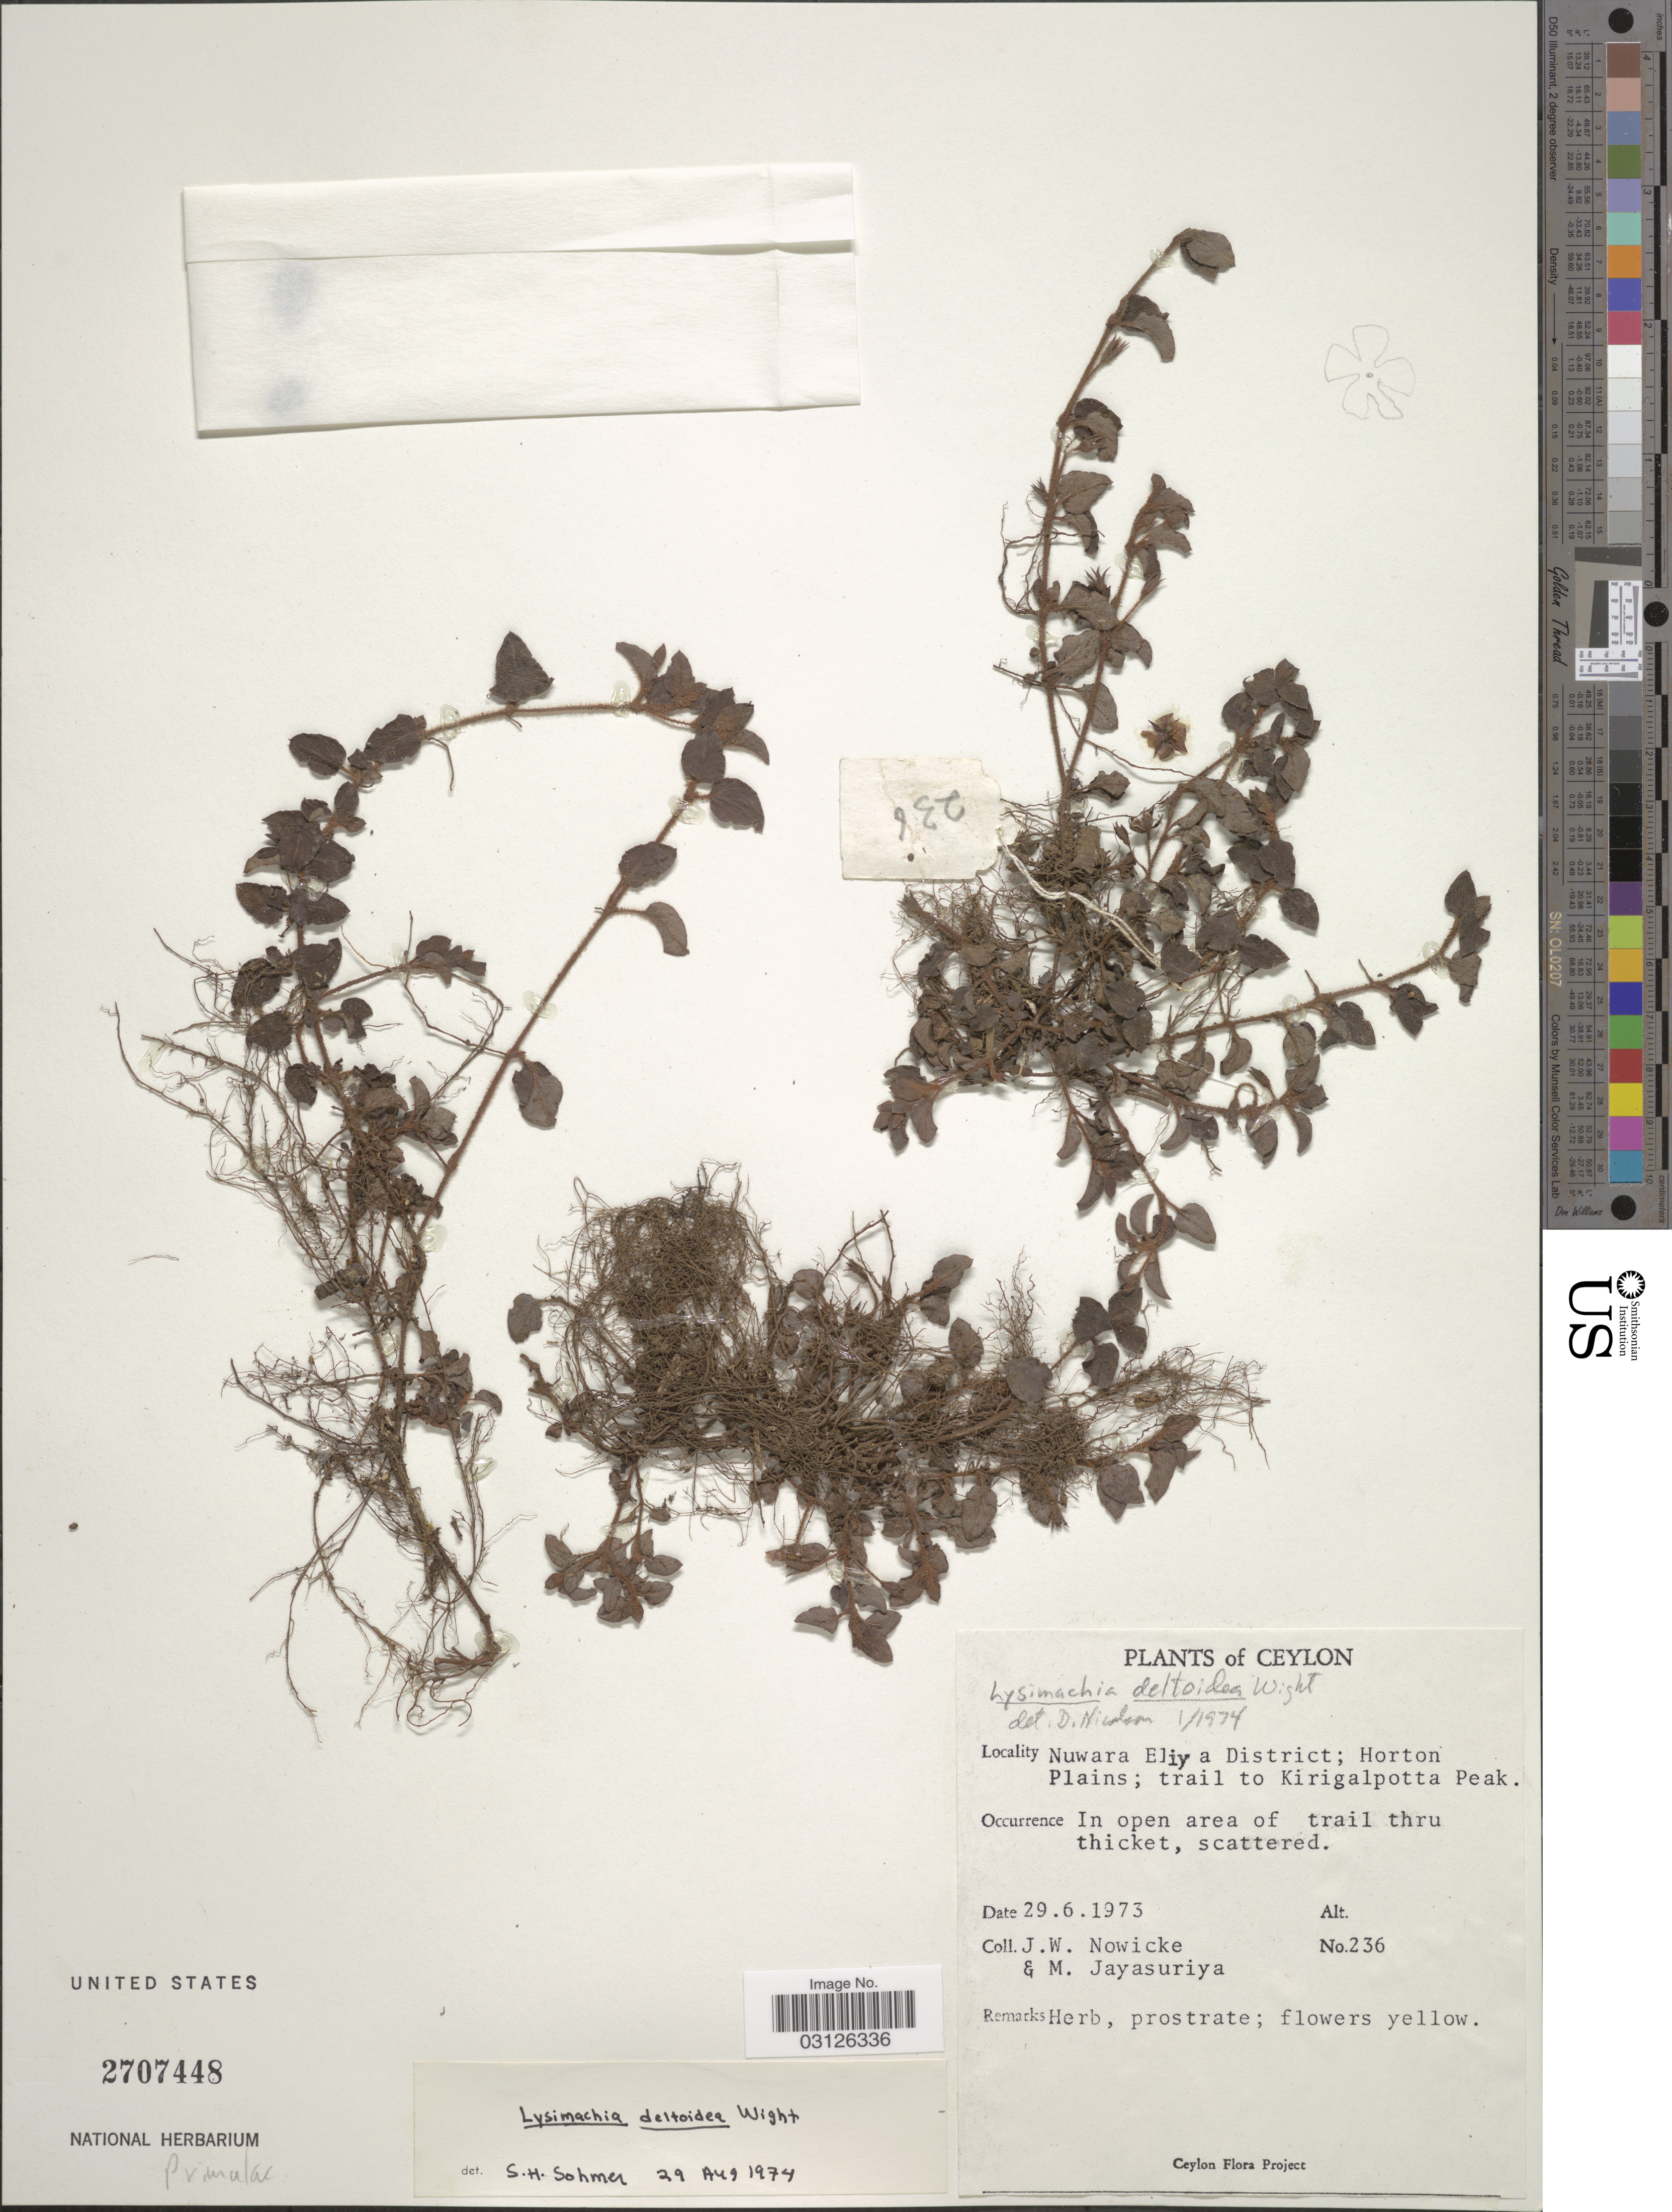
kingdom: Plantae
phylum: Tracheophyta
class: Magnoliopsida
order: Ericales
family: Primulaceae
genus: Lysimachia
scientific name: Lysimachia deltoidea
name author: Wight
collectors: J. W. Nowicke & M. Jayasuriya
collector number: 236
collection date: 1973-06-29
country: Sri Lanka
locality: Ceylon. Nuwara Eliya District; Horton Plains; trail to Kirigalpotta Peak.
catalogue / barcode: US 2707448